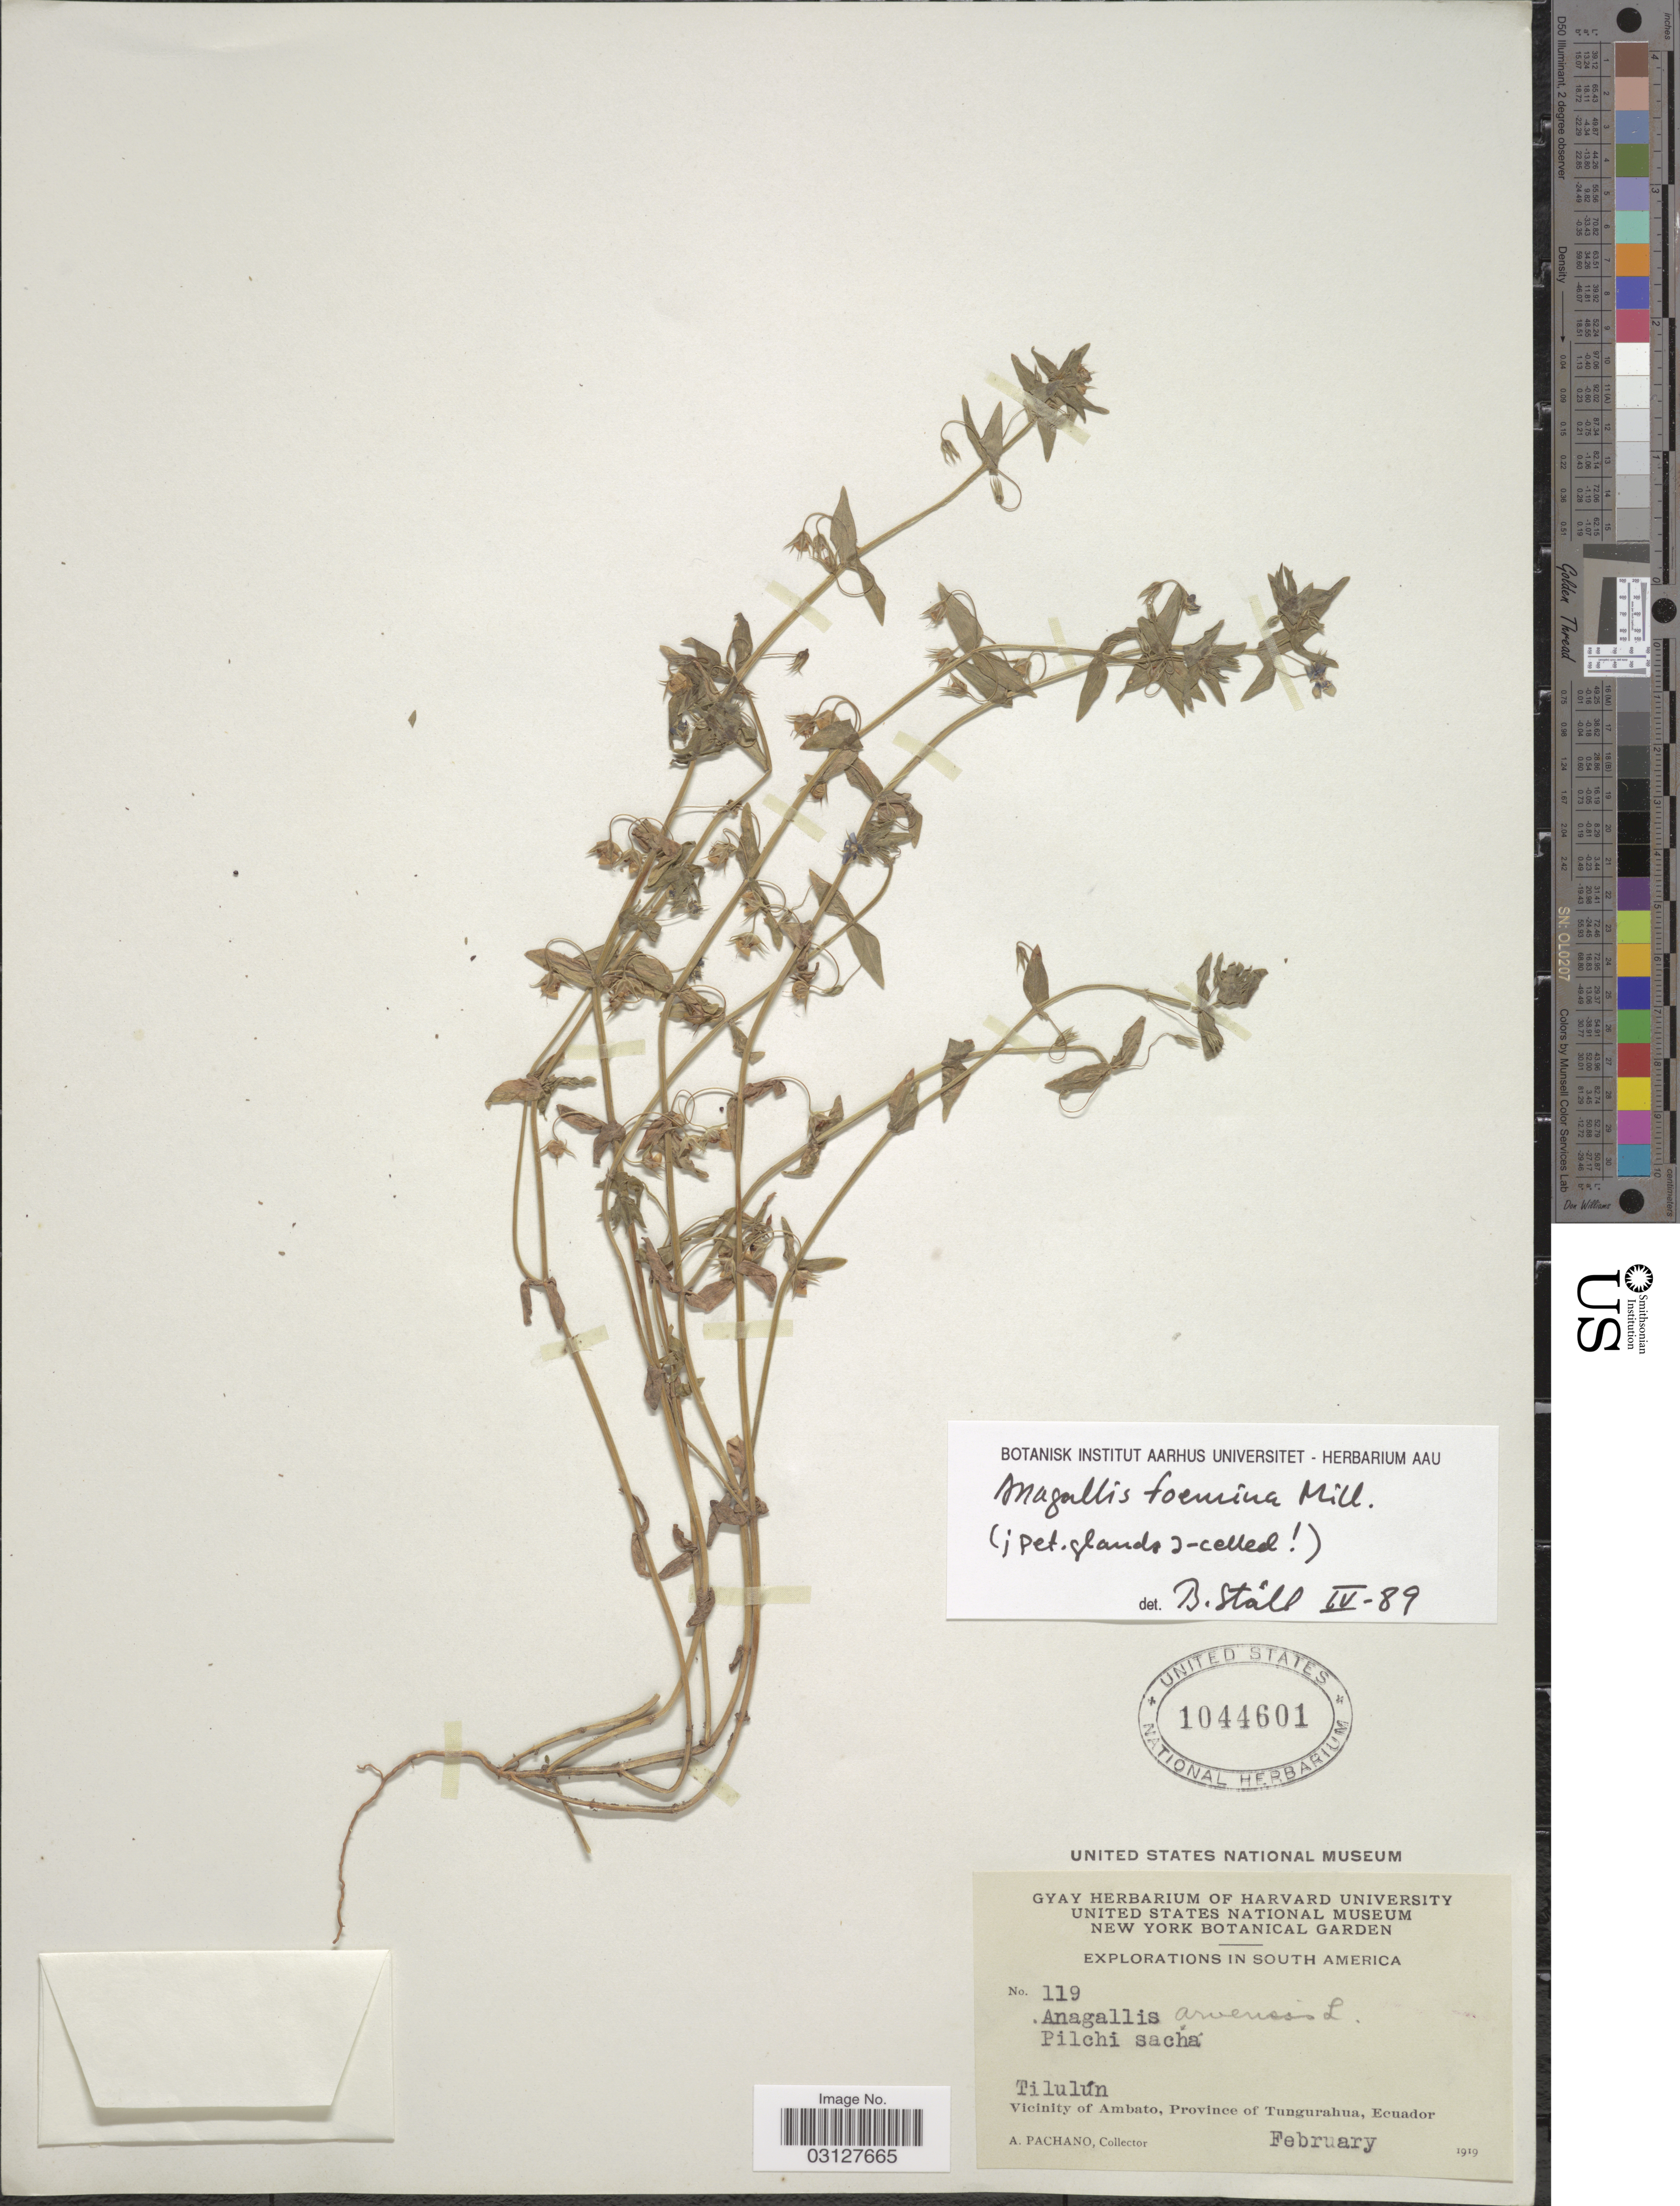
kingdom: Plantae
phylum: Tracheophyta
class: Magnoliopsida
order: Ericales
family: Primulaceae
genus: Anagallis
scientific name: Anagallis foemina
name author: Mill.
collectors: A. Pachano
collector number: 119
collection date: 1919-02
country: Ecuador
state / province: Tungurahua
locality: Tilulún, Vicinity of Ambato, Province of Tungurahua.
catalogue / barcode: US 1044601